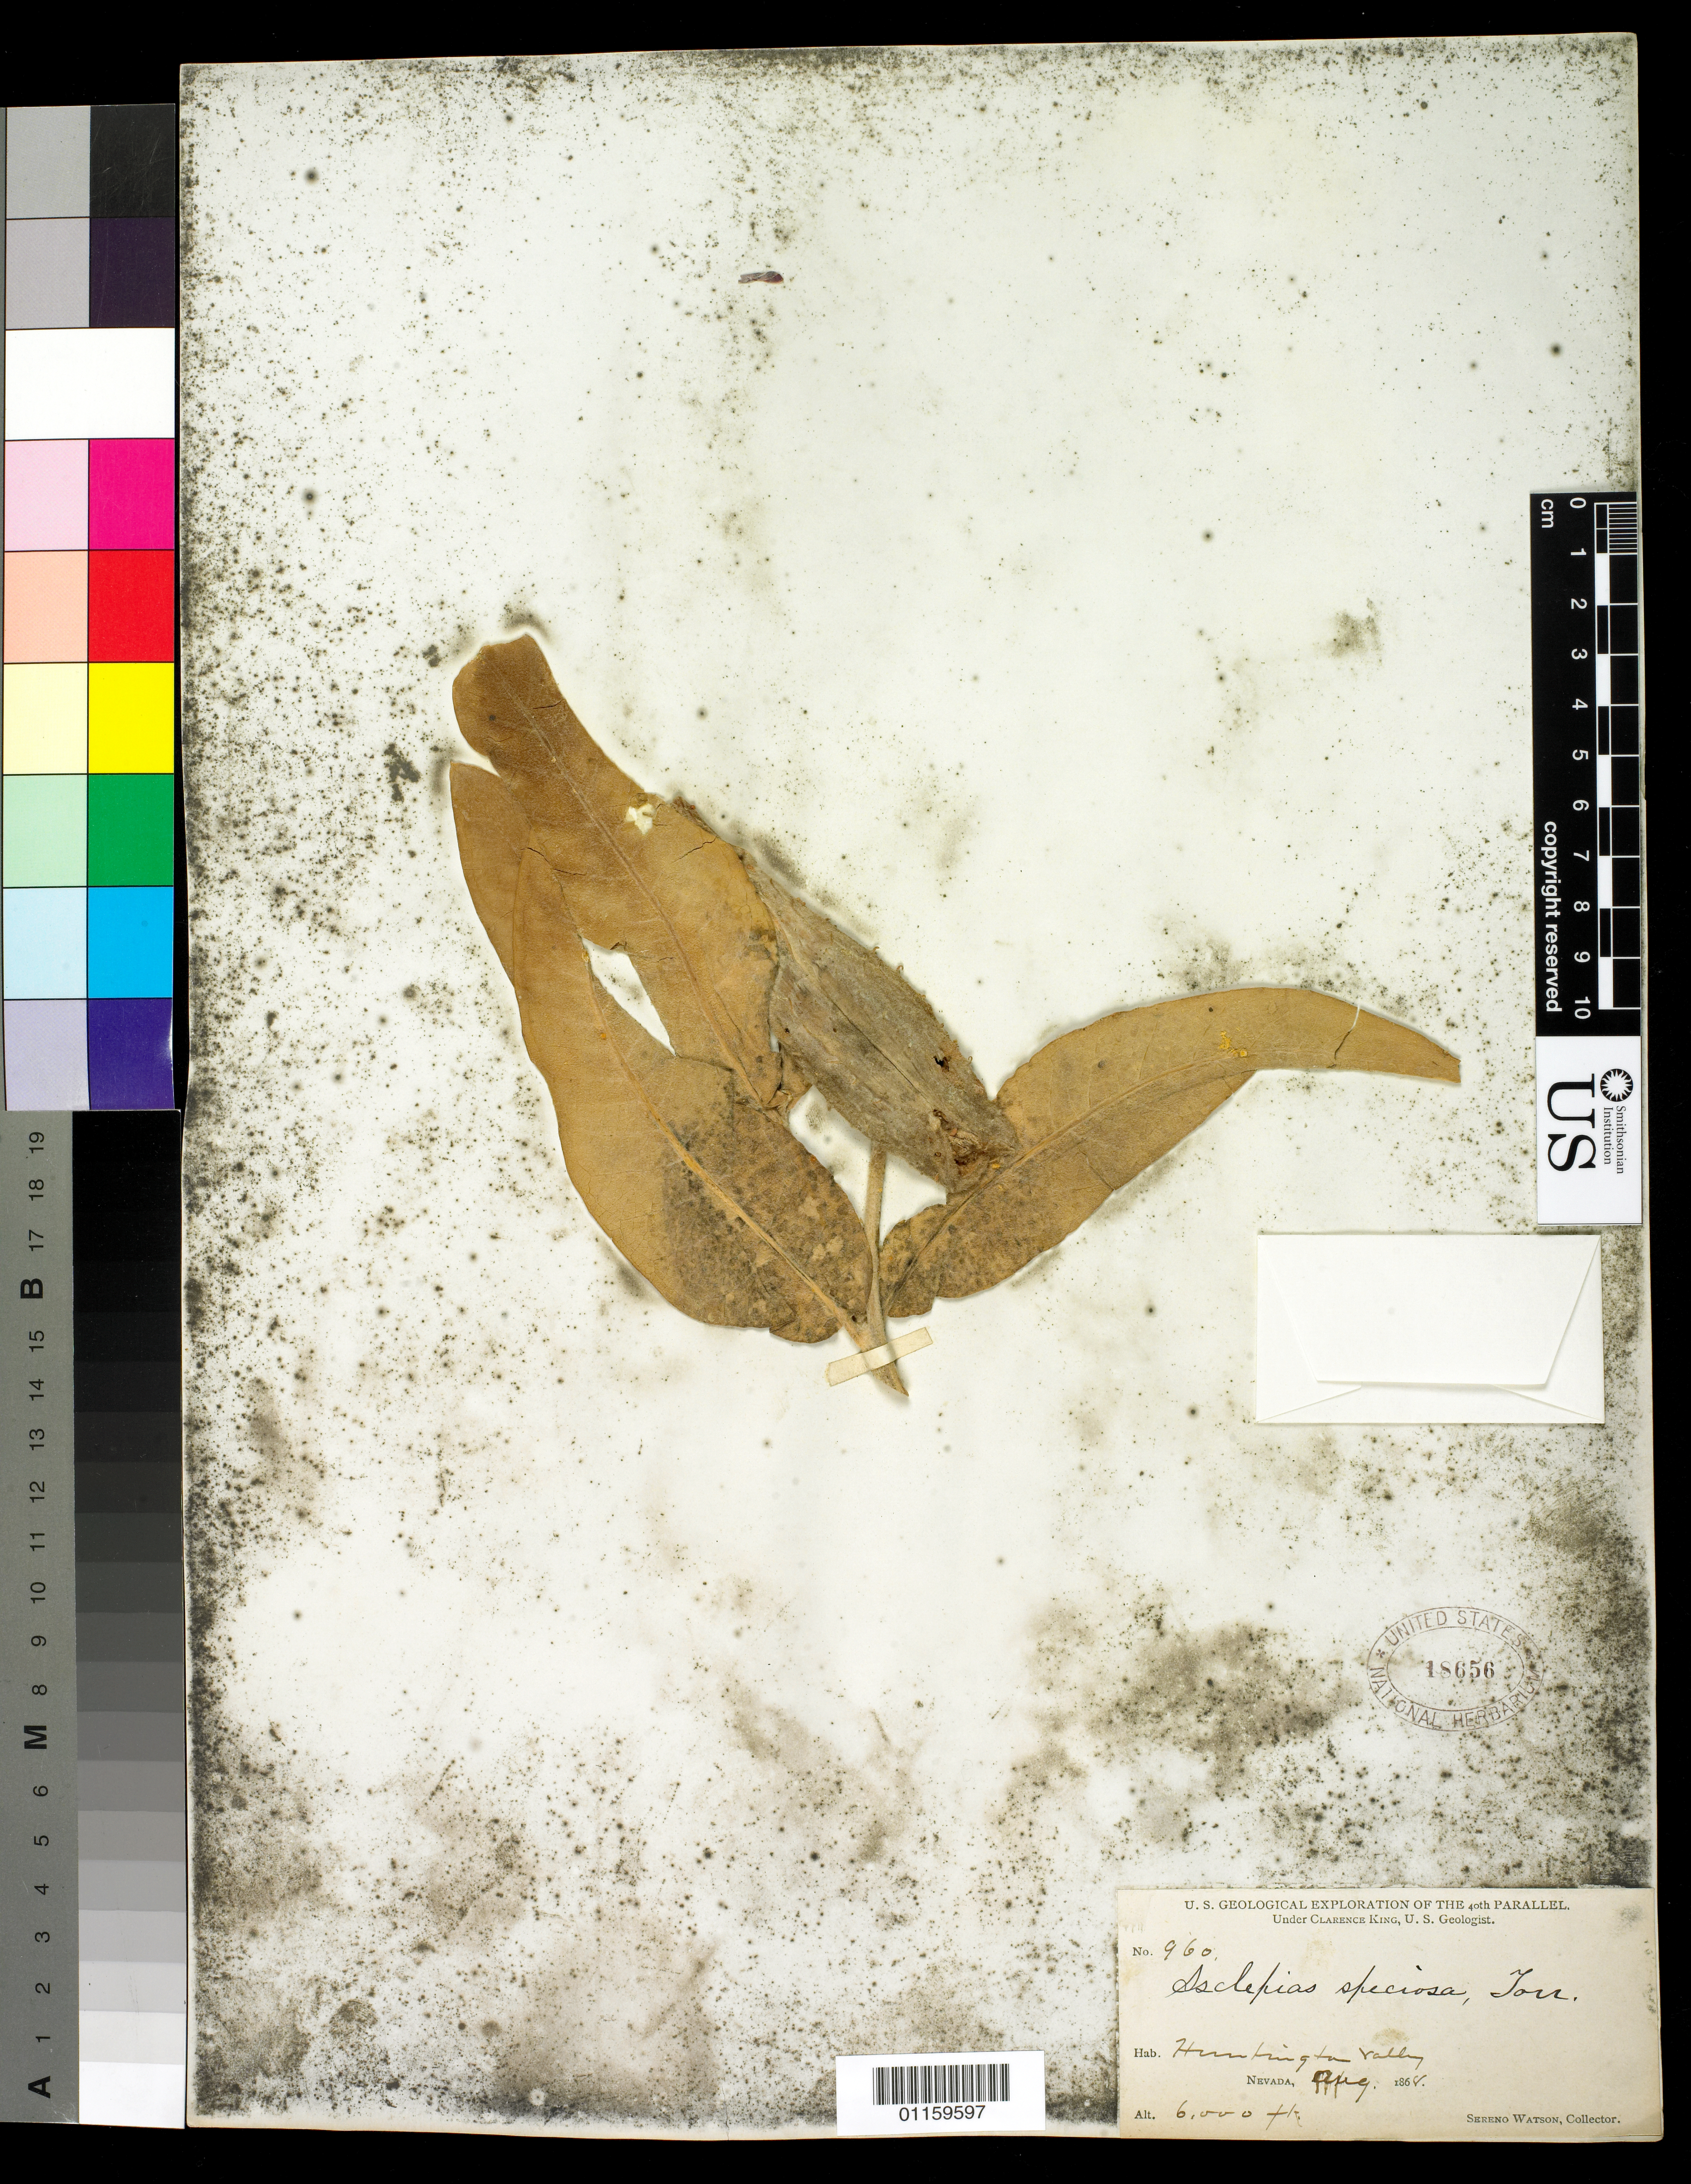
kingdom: Plantae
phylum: Tracheophyta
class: Magnoliopsida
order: Gentianales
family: Apocynaceae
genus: Asclepias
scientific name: Asclepias speciosa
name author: Torr.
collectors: S. Watson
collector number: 960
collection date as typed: Aug 1868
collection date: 1868-08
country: United States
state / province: Nevada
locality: Humboldt Valley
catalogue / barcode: US 18656